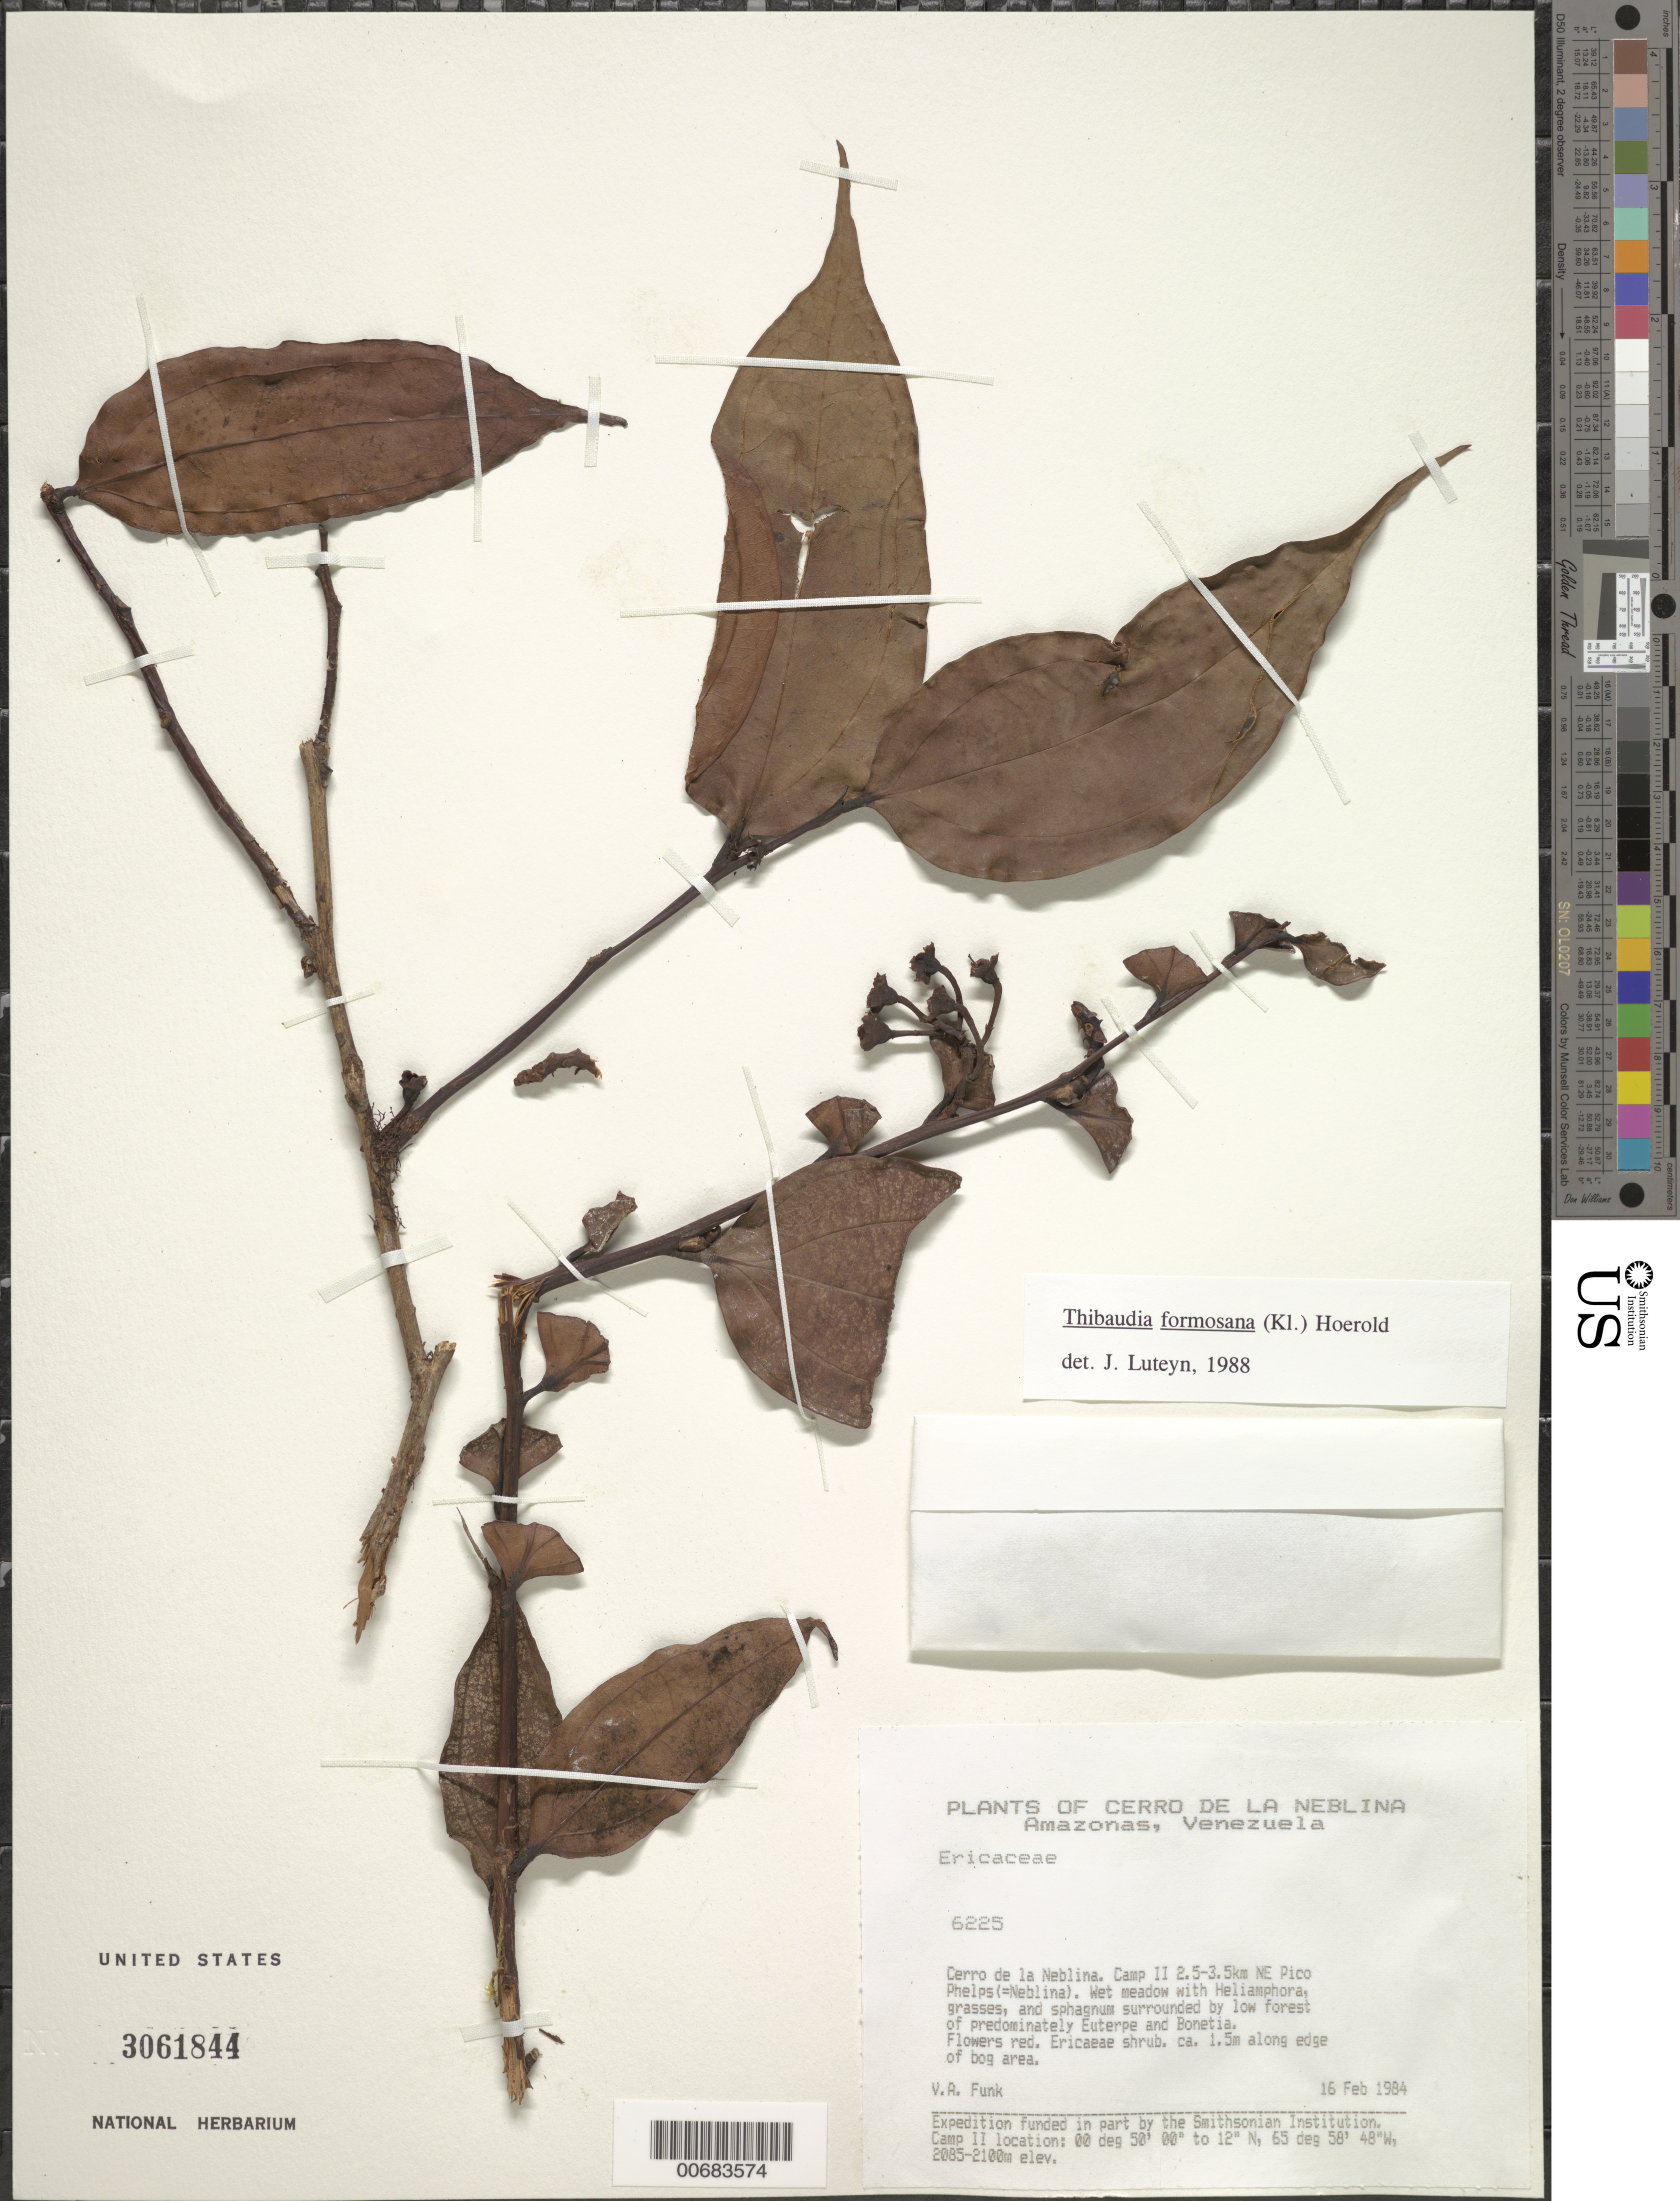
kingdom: Plantae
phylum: Tracheophyta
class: Magnoliopsida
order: Ericales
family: Ericaceae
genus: Thibaudia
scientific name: Thibaudia formosa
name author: (Klotzsch) Hoerold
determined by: Luteyn, J. L.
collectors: V. Funk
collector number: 6225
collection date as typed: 16-Feb-84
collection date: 1984-02-16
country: Venezuela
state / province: Amazonas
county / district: Río Negro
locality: Cerro de la Neblina, Camp II 2.5-3.5 km NE Pico Phelps (=Neblina)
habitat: Wet meadow w/ Heliamphora, grasses and sphagnum surrounded by low forest of predominately Euterpe and Bonetia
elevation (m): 2085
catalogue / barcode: US 3061844